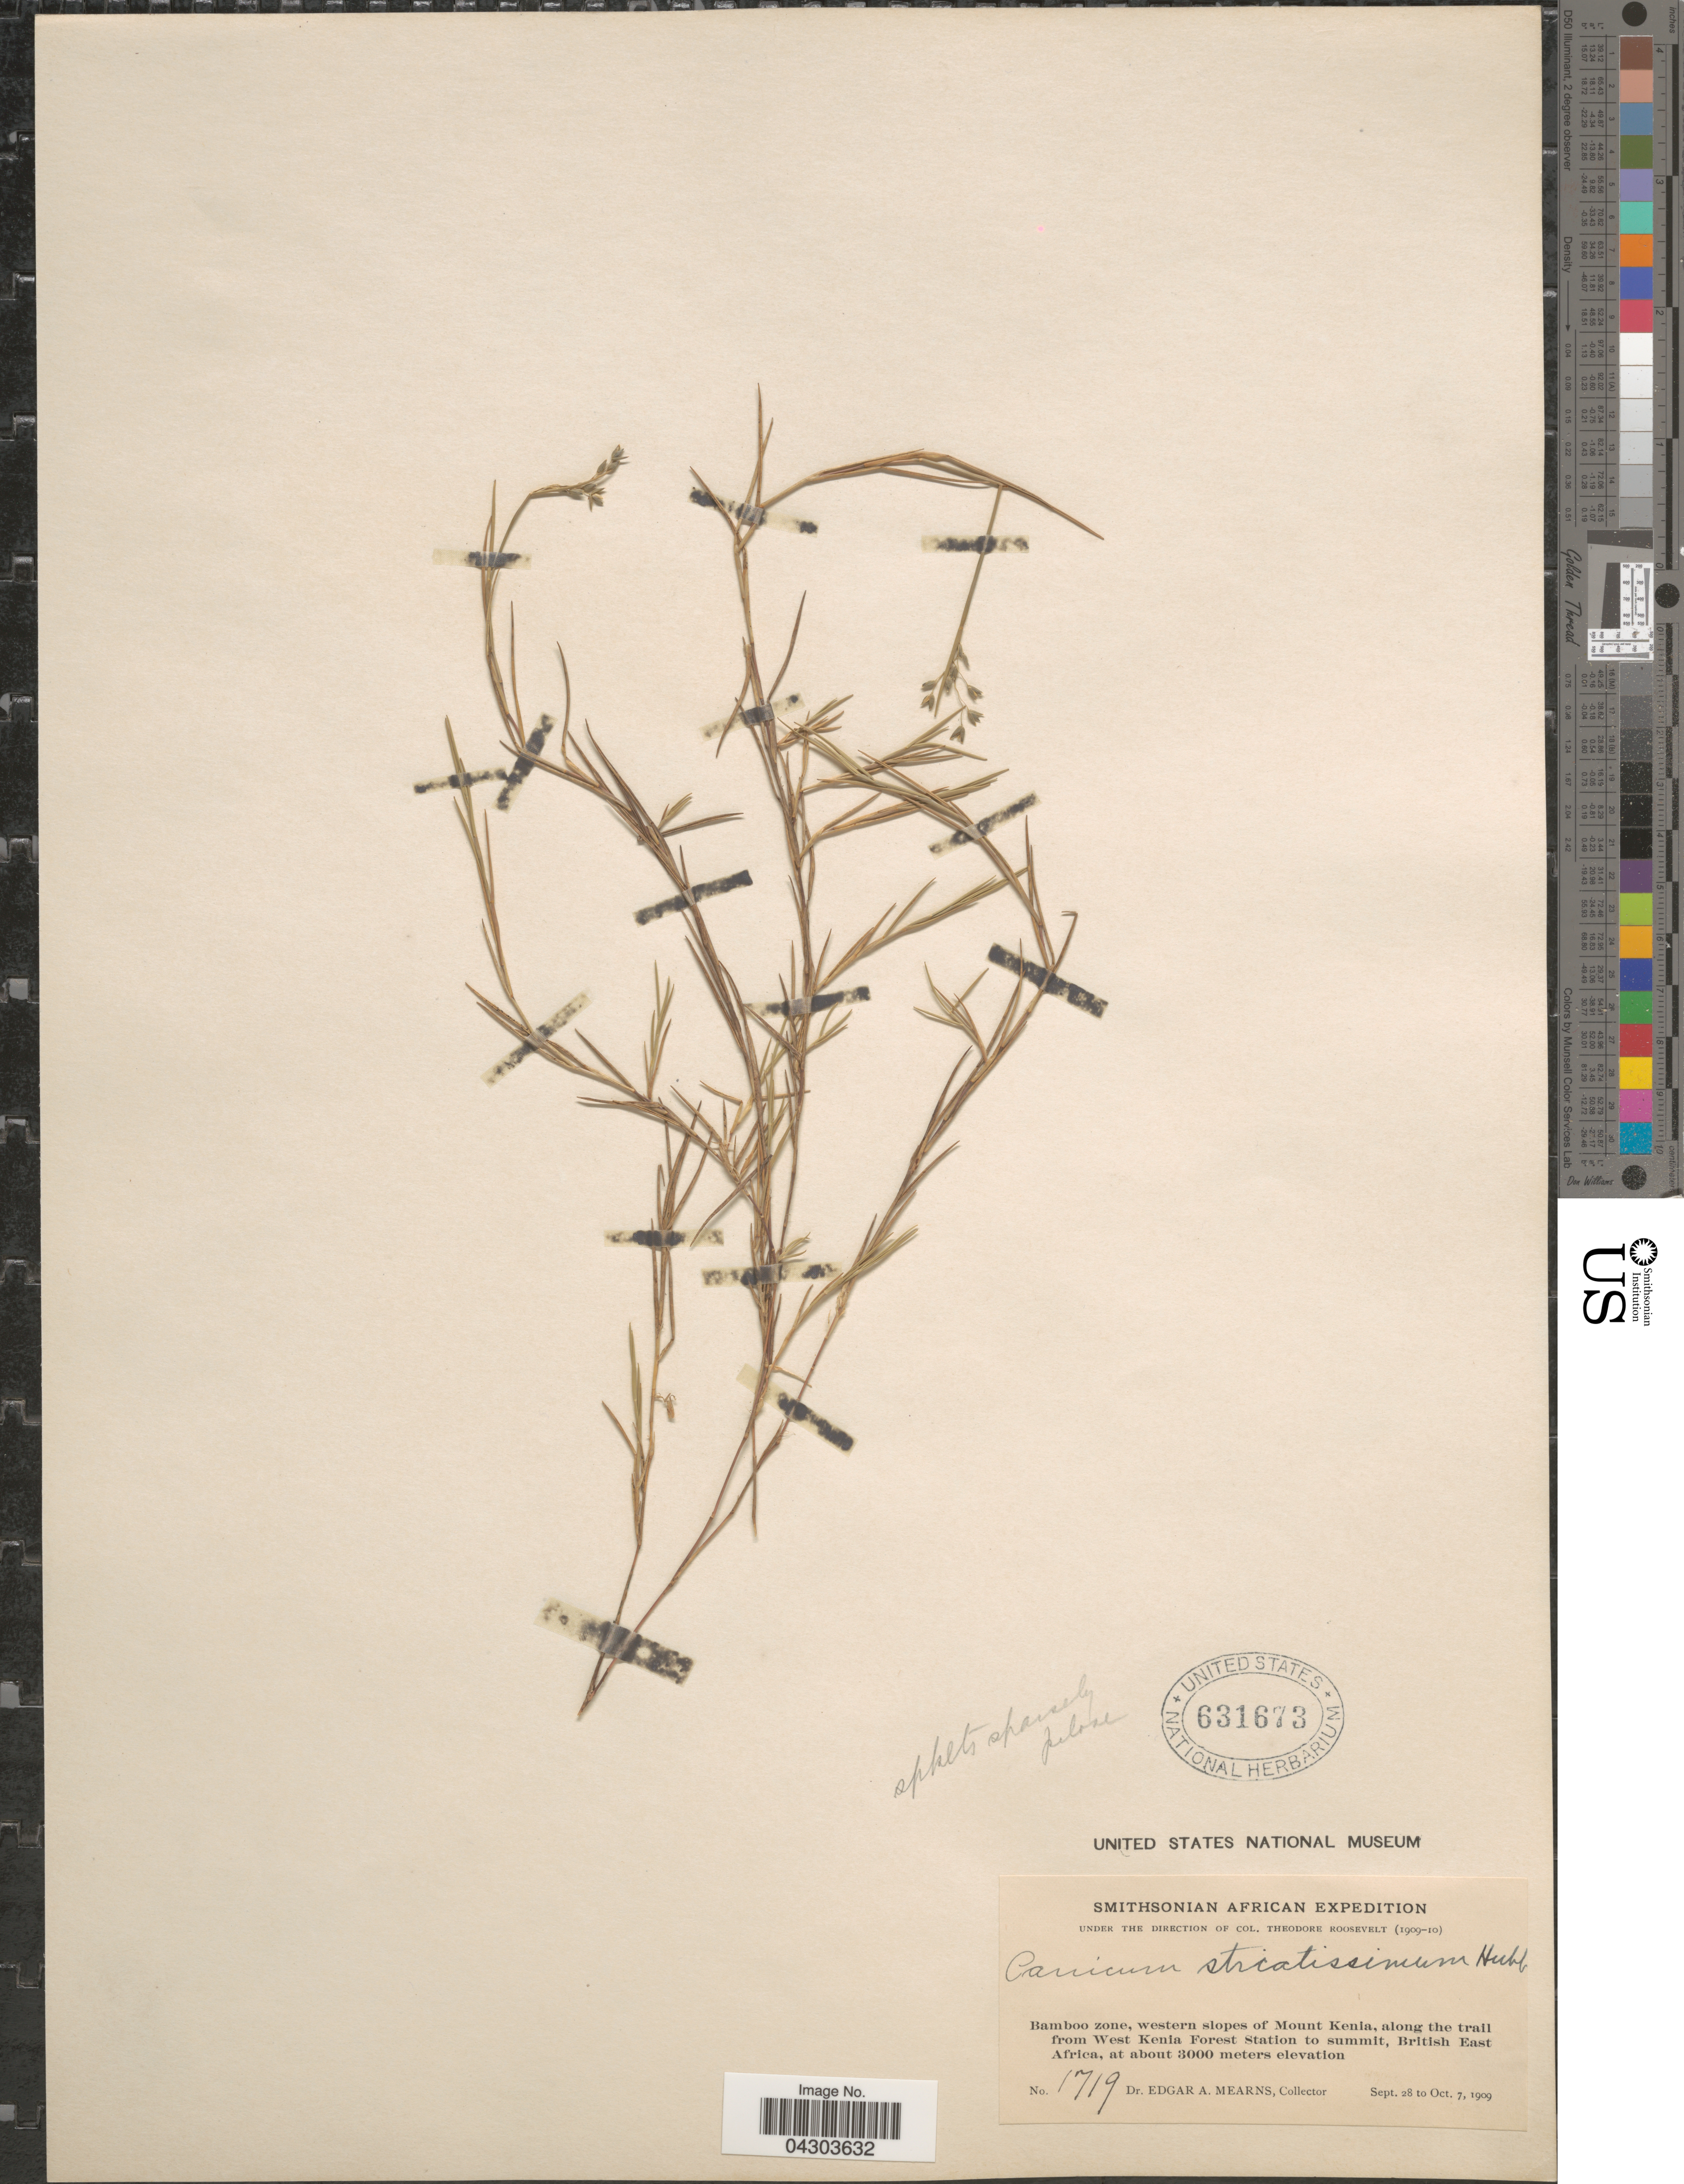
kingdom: Plantae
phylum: Tracheophyta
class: Liliopsida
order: Poales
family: Poaceae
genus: Panicum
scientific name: Panicum eickii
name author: Mez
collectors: E. A. Mearns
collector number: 1719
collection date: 1909-09-28/1909-10-07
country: Kenya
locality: Smithsonian African Expedition. Bamboo zone, western slopes of Mount Kenia, along the trail from West Kenia Forest Station to summit, British East Africa.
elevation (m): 3000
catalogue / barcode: US 631673